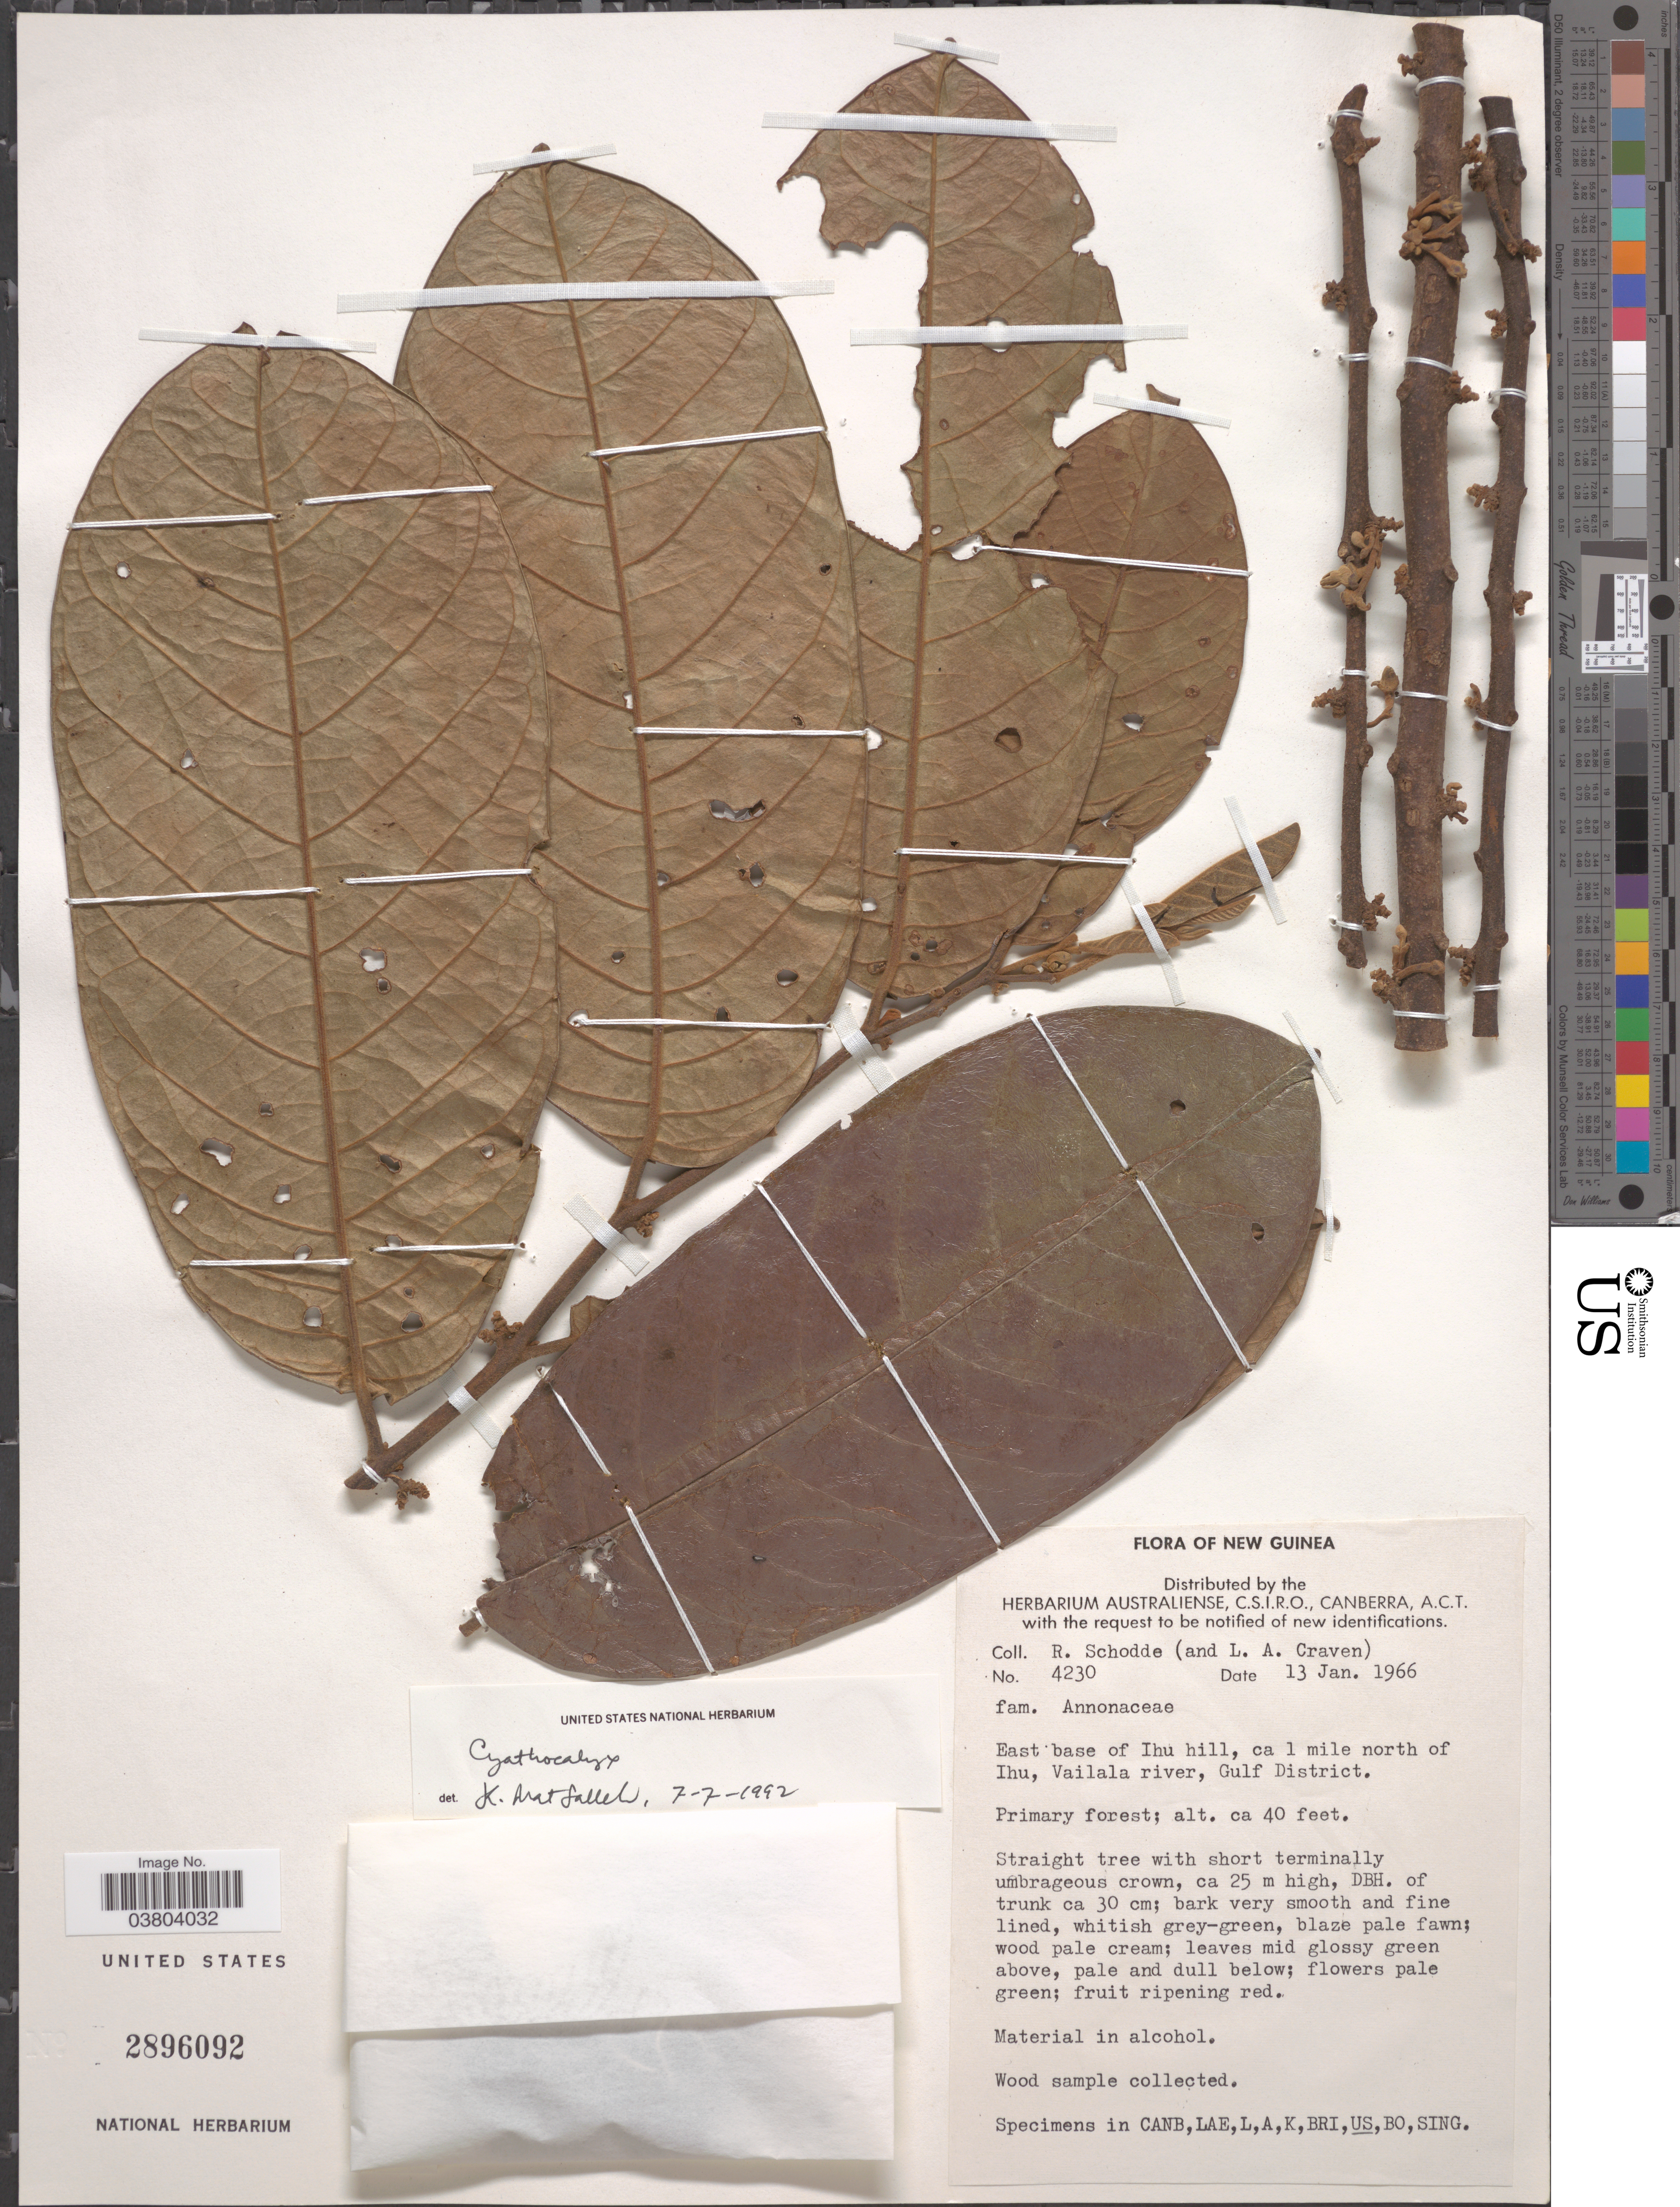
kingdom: Plantae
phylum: Tracheophyta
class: Magnoliopsida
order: Magnoliales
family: Annonaceae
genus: Cyathocalyx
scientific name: Cyathocalyx sp.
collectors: R. Schodde & L. A. Craven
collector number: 4230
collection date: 1966-01-13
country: Papua New Guinea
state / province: Gulf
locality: New Guinea. East base of Ihu hill, ca 1 mile north of Ihu, Vailala river, Gulf District.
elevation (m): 12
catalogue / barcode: US 2896092